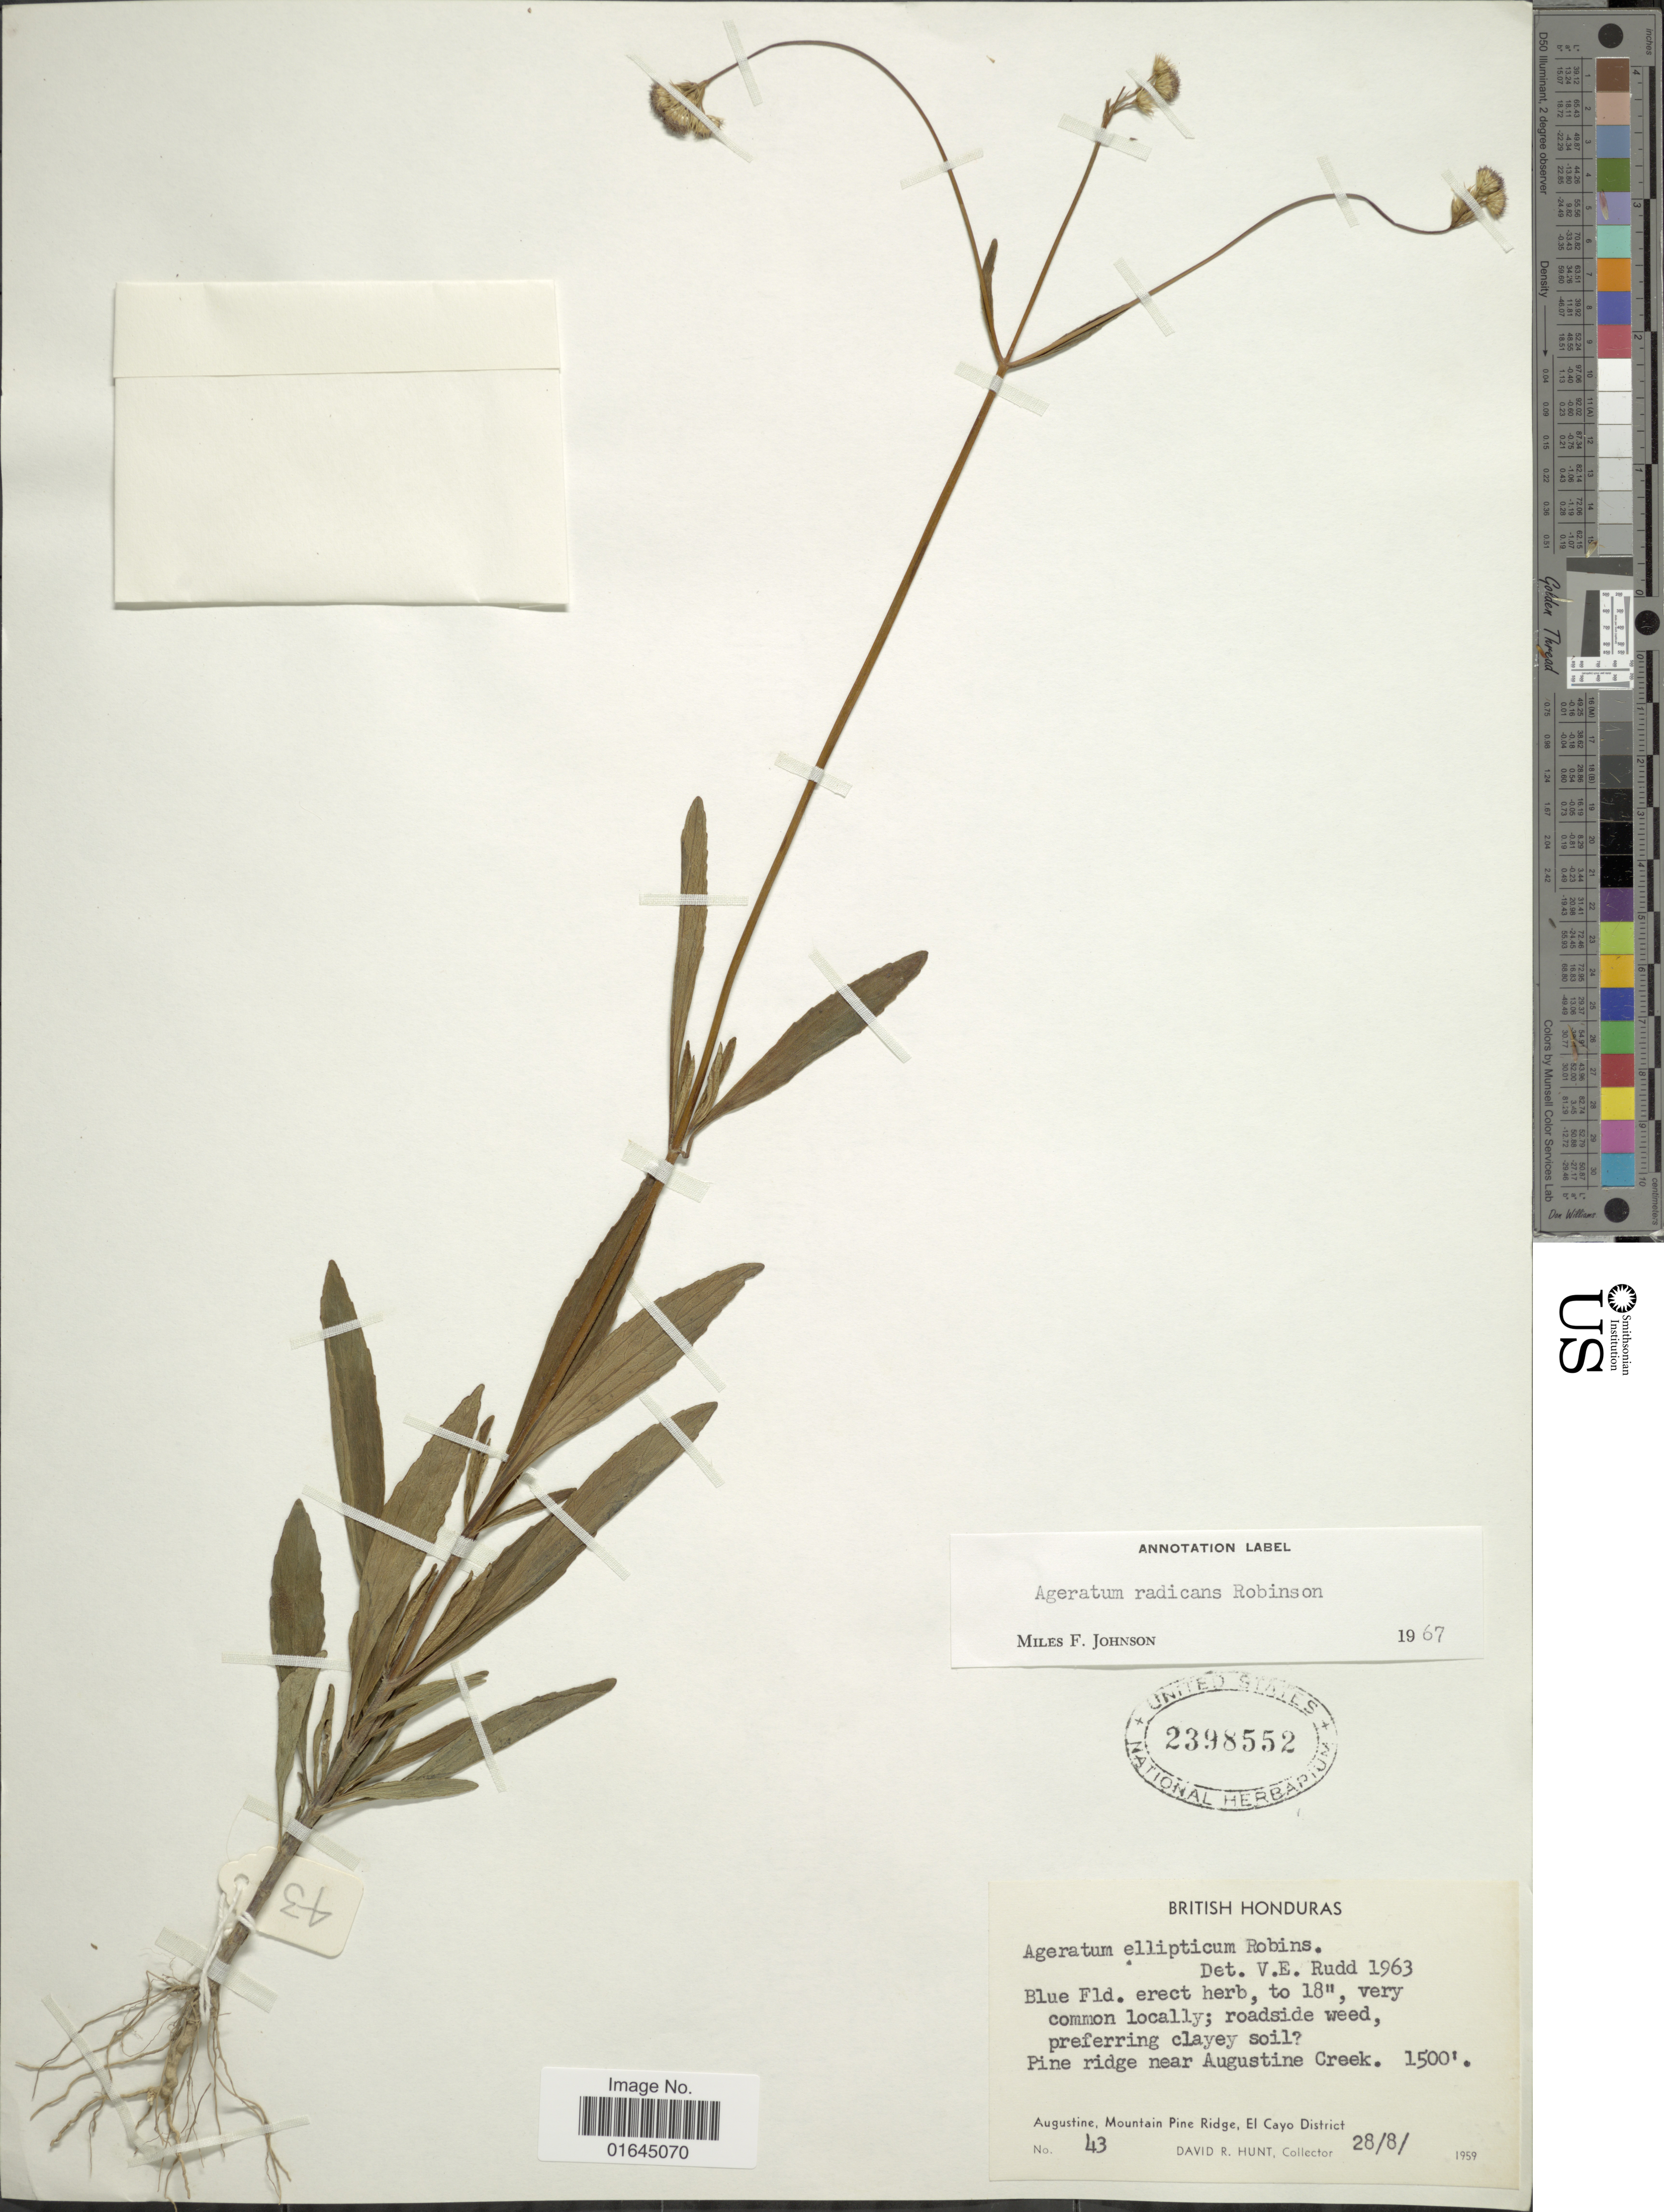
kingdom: Plantae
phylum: Tracheophyta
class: Magnoliopsida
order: Asterales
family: Asteraceae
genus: Ageratum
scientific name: Ageratum peckii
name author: B.L. Rob.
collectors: D. R. Hunt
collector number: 43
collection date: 1959-08-28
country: Belize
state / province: Cayo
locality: British Honduras, Pine ridge near Augustine, Augustine, Mountain Pine Ridge, El Cayo District.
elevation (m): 457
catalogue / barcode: US 2398552